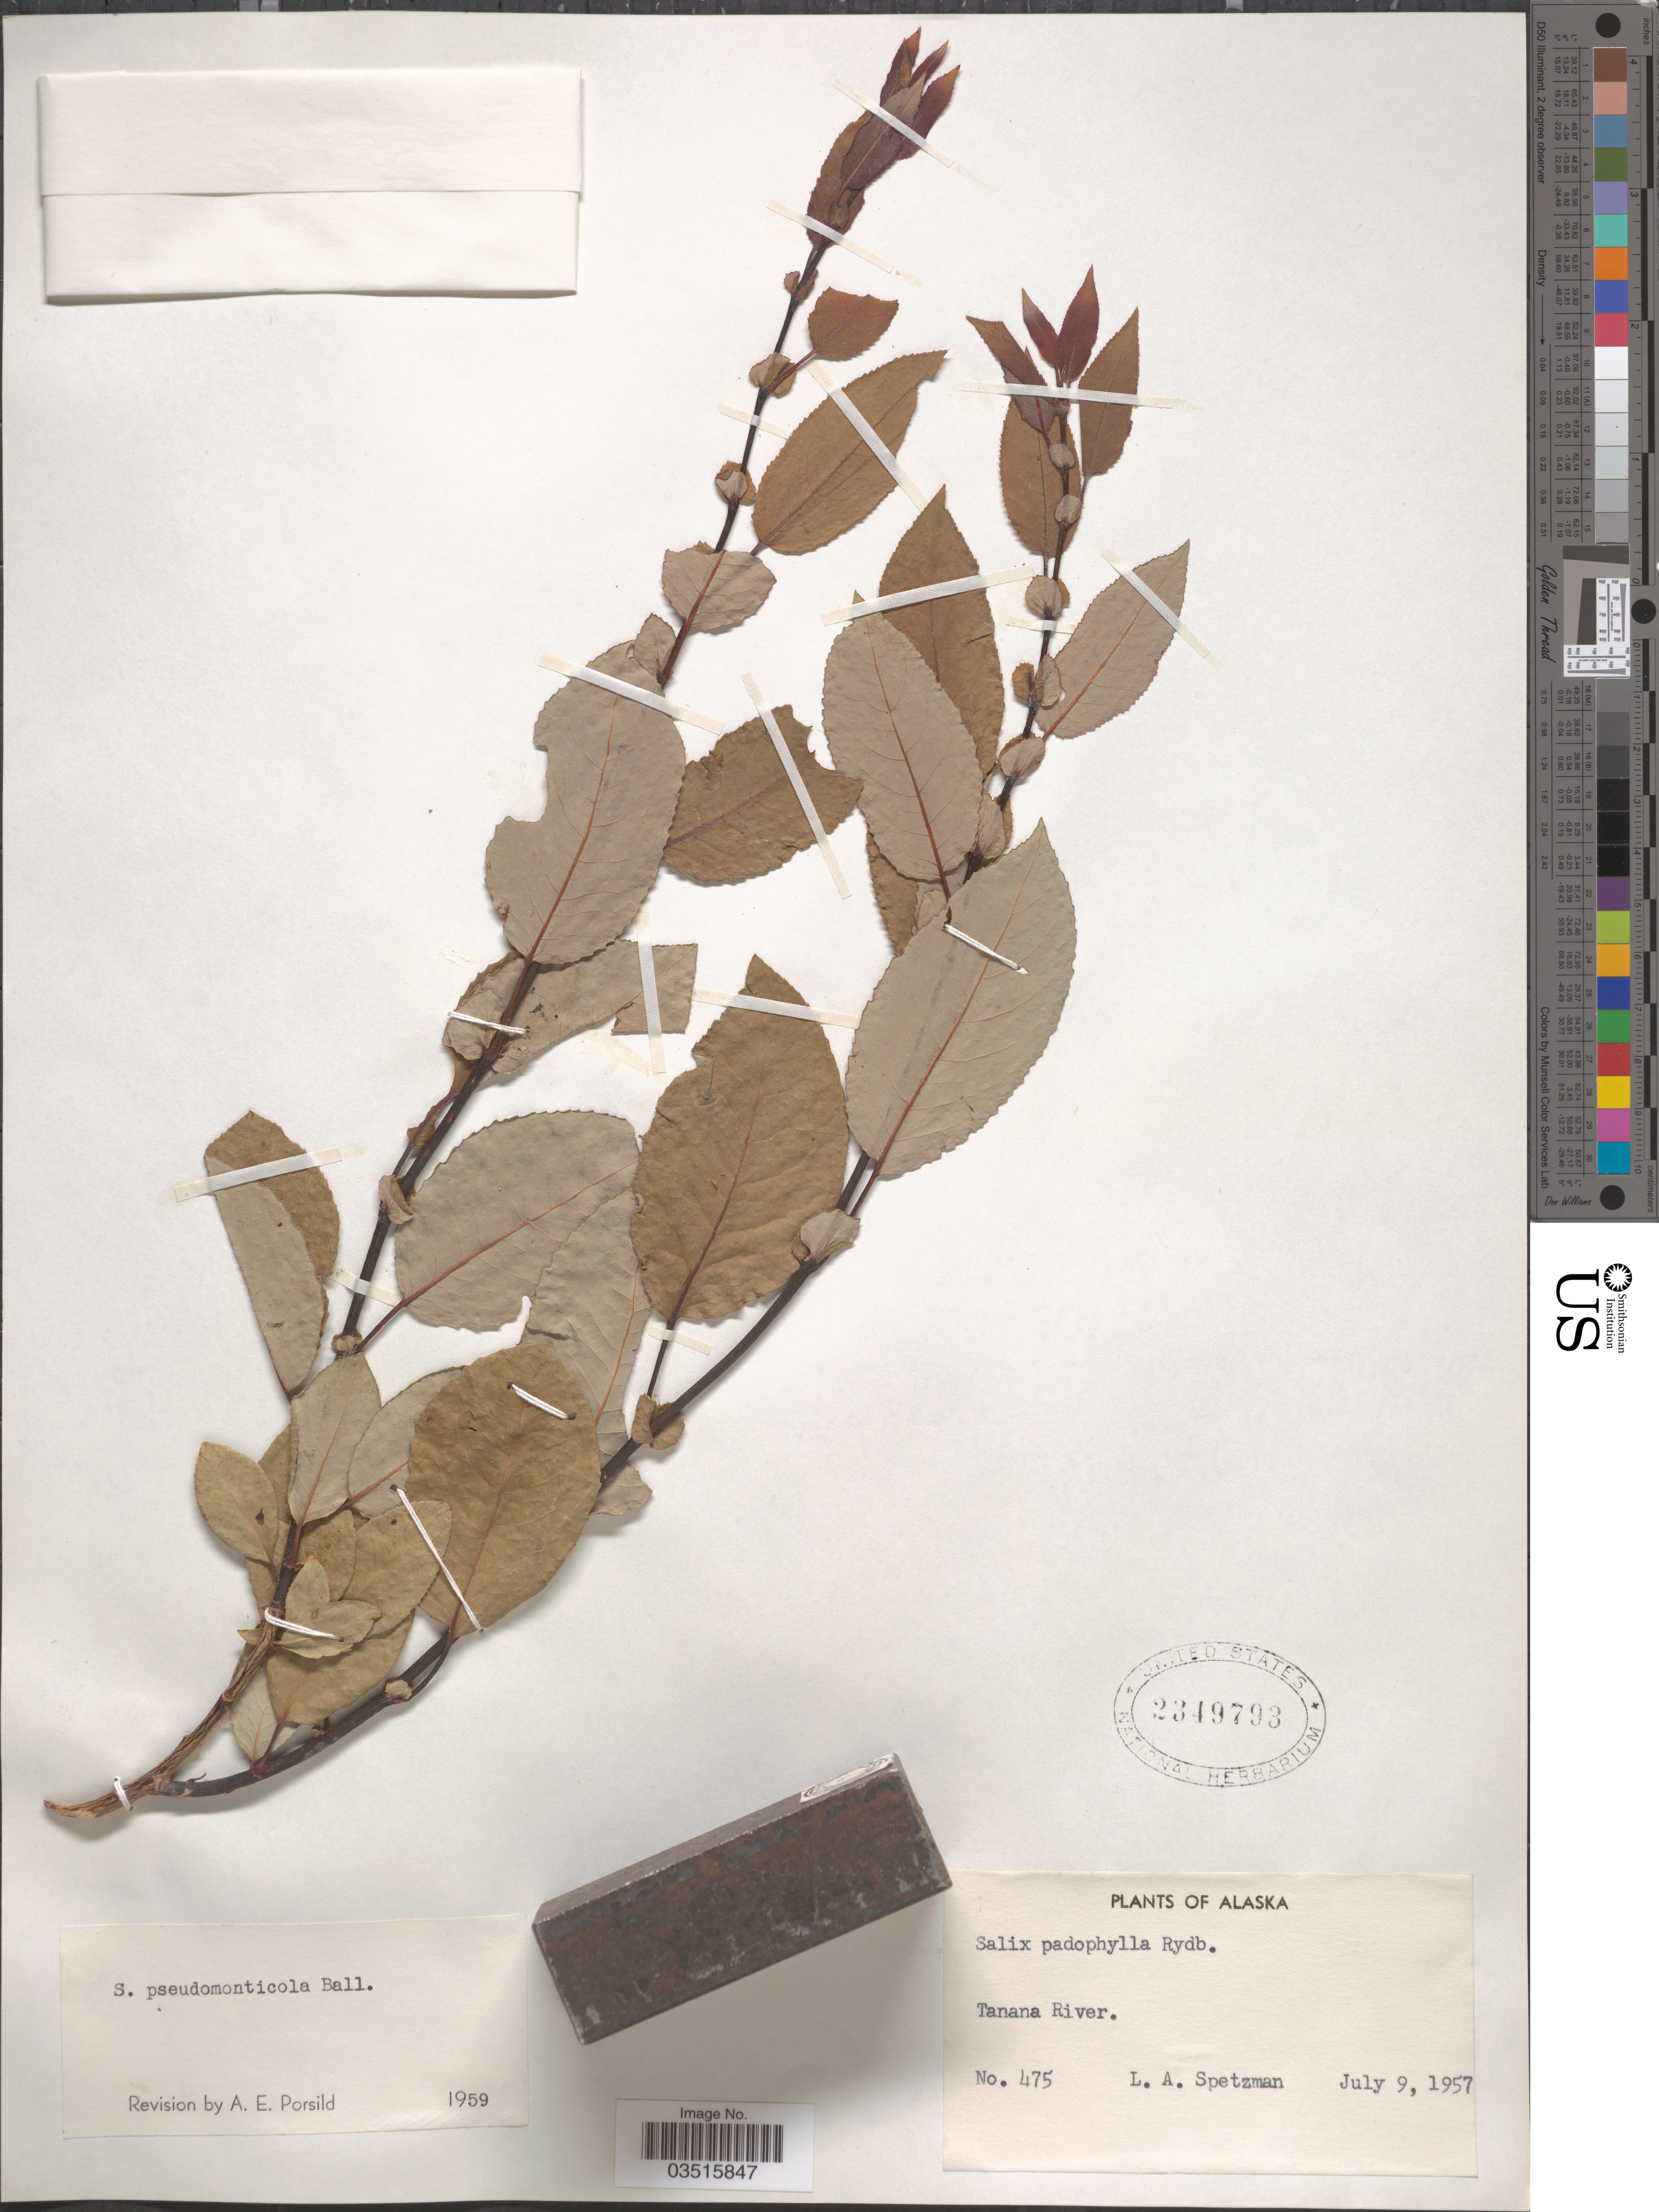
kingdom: Plantae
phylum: Tracheophyta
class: Magnoliopsida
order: Malpighiales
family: Salicaceae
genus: Salix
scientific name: Salix monticola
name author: Bebb.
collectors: L. Spetzman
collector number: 475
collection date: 1957-07-09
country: United States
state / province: Alaska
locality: Tanana River.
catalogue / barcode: US 2349793